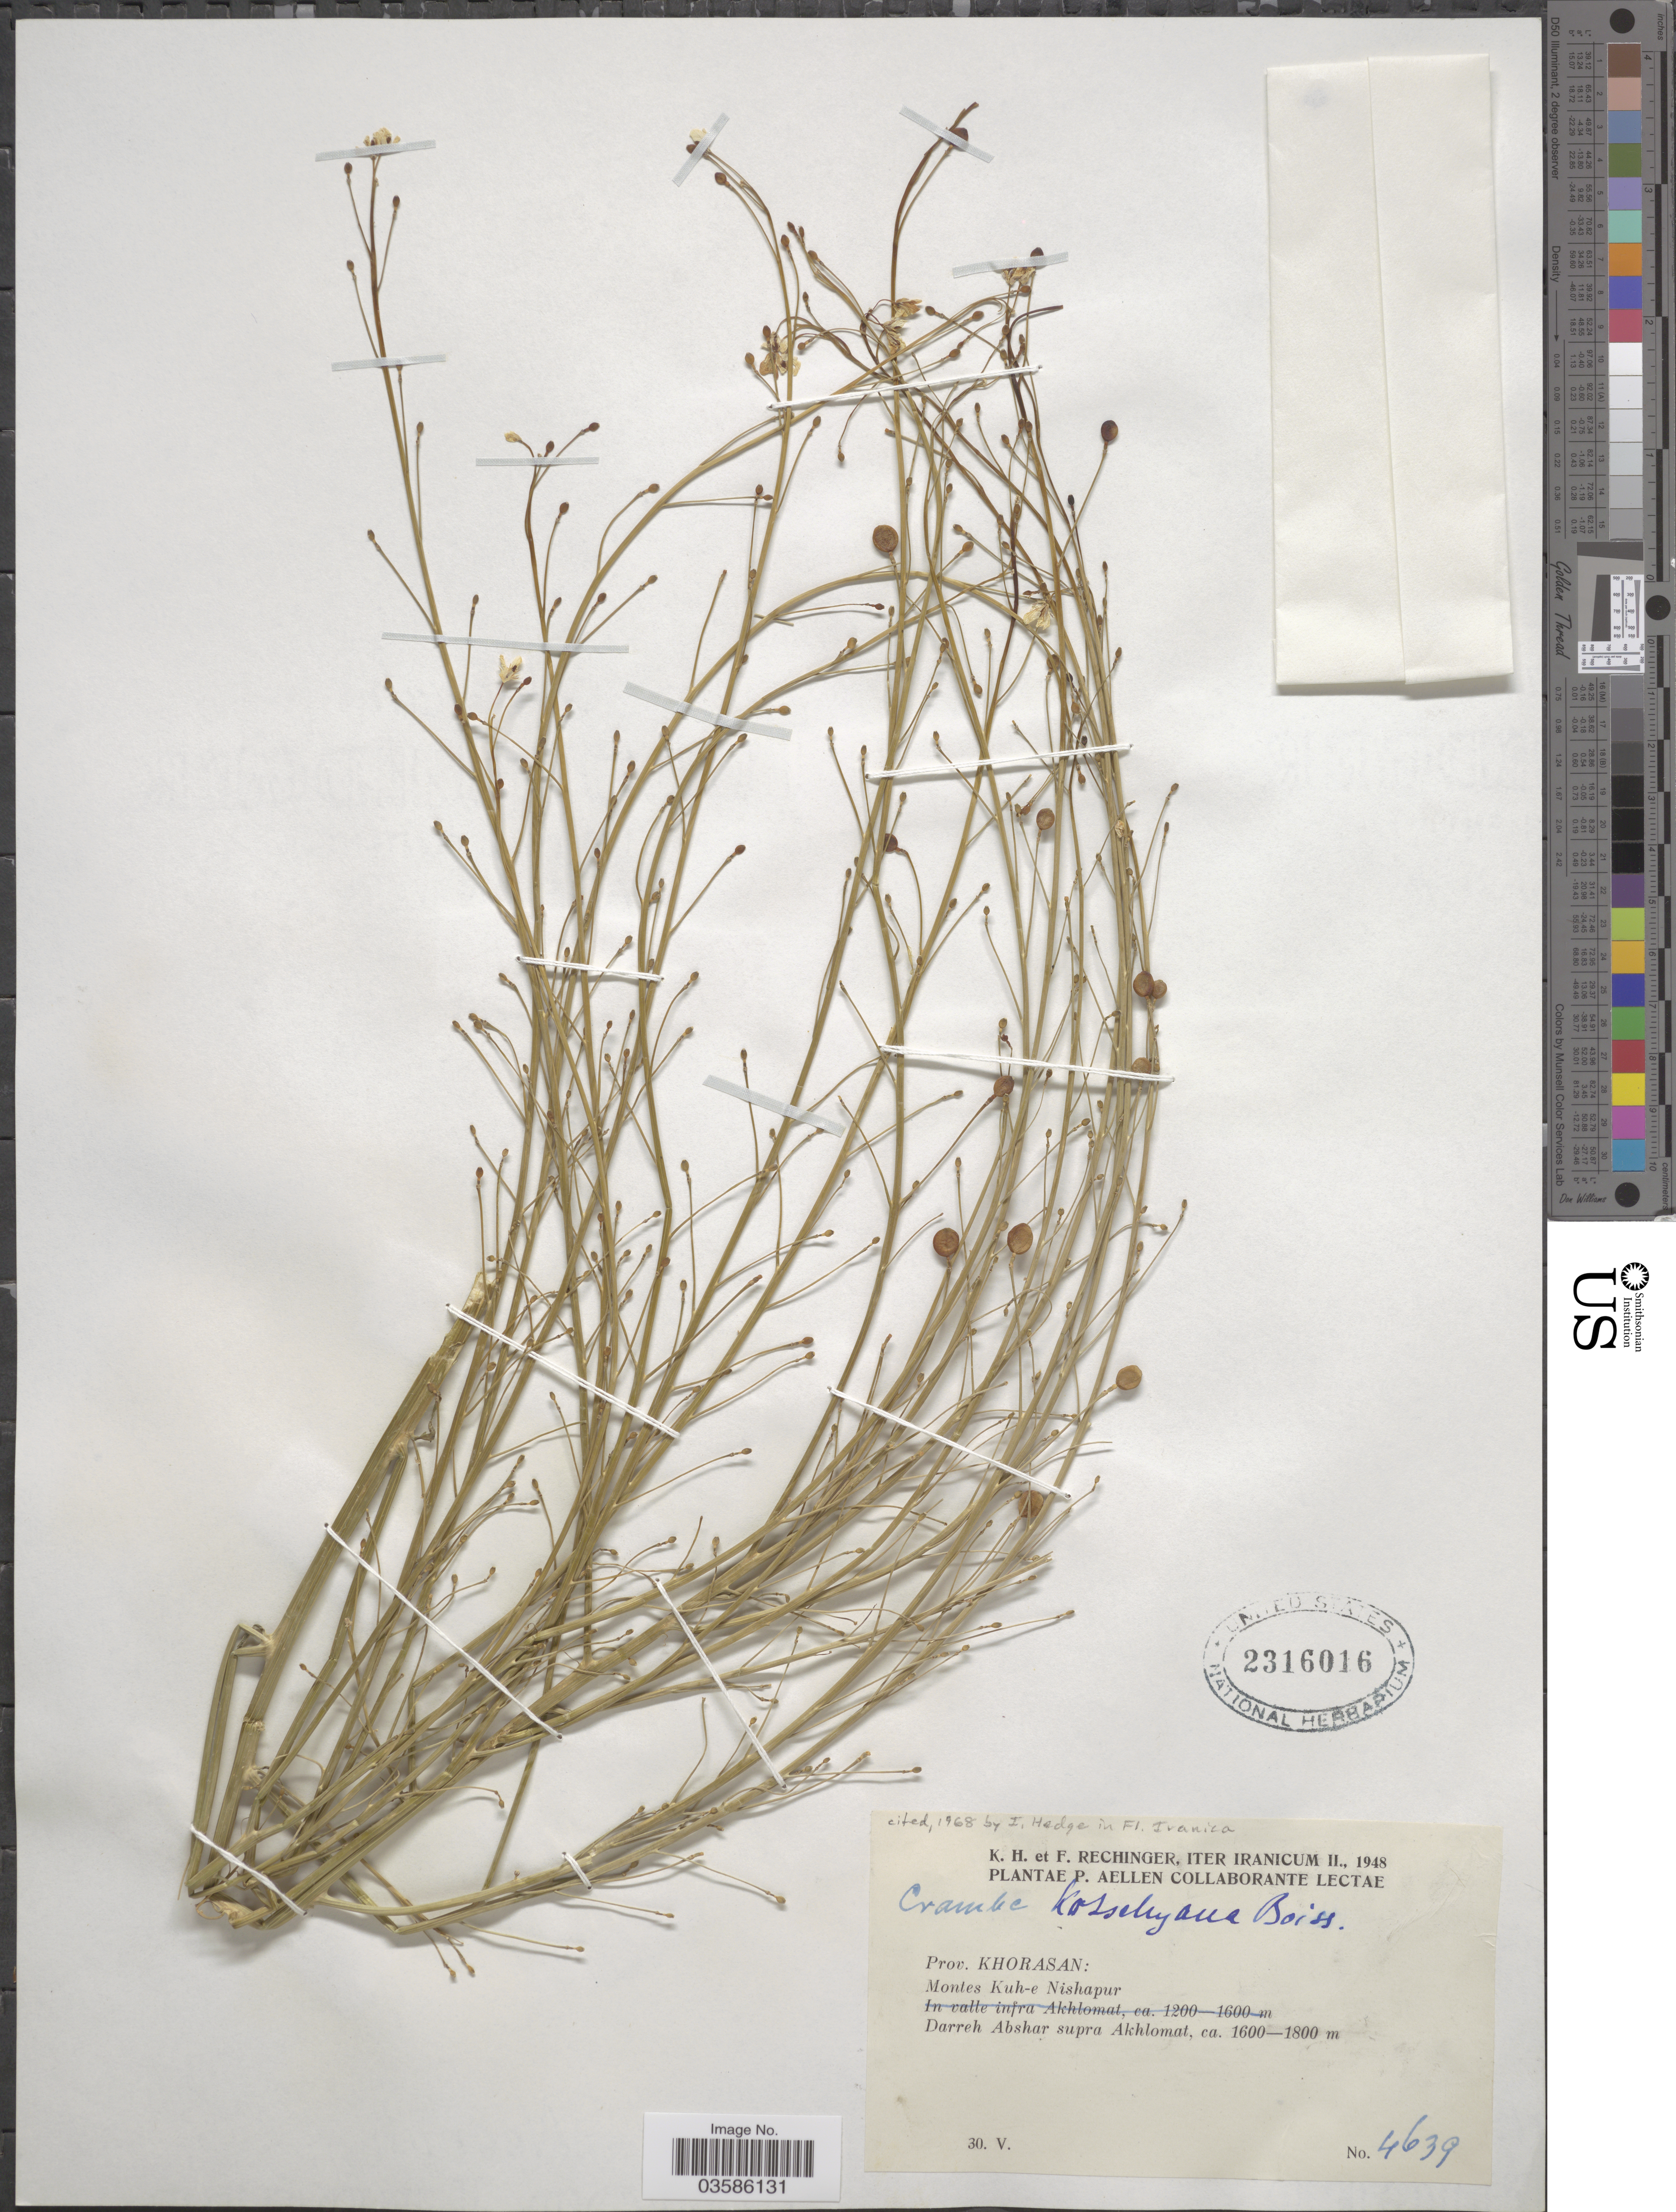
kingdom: Plantae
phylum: Tracheophyta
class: Magnoliopsida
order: Brassicales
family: Brassicaceae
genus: Crambe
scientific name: Crambe kotschyana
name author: Boiss.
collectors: K. H. Rechinger & F. Rechinger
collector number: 4639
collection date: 1948-05-30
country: Iran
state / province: Khorasan [obsolete]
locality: Prov. Khorasan: Montes Kuh-e Nishapur. Darreh Abshar supra Akhlomat.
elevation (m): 1600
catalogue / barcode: US 2316016